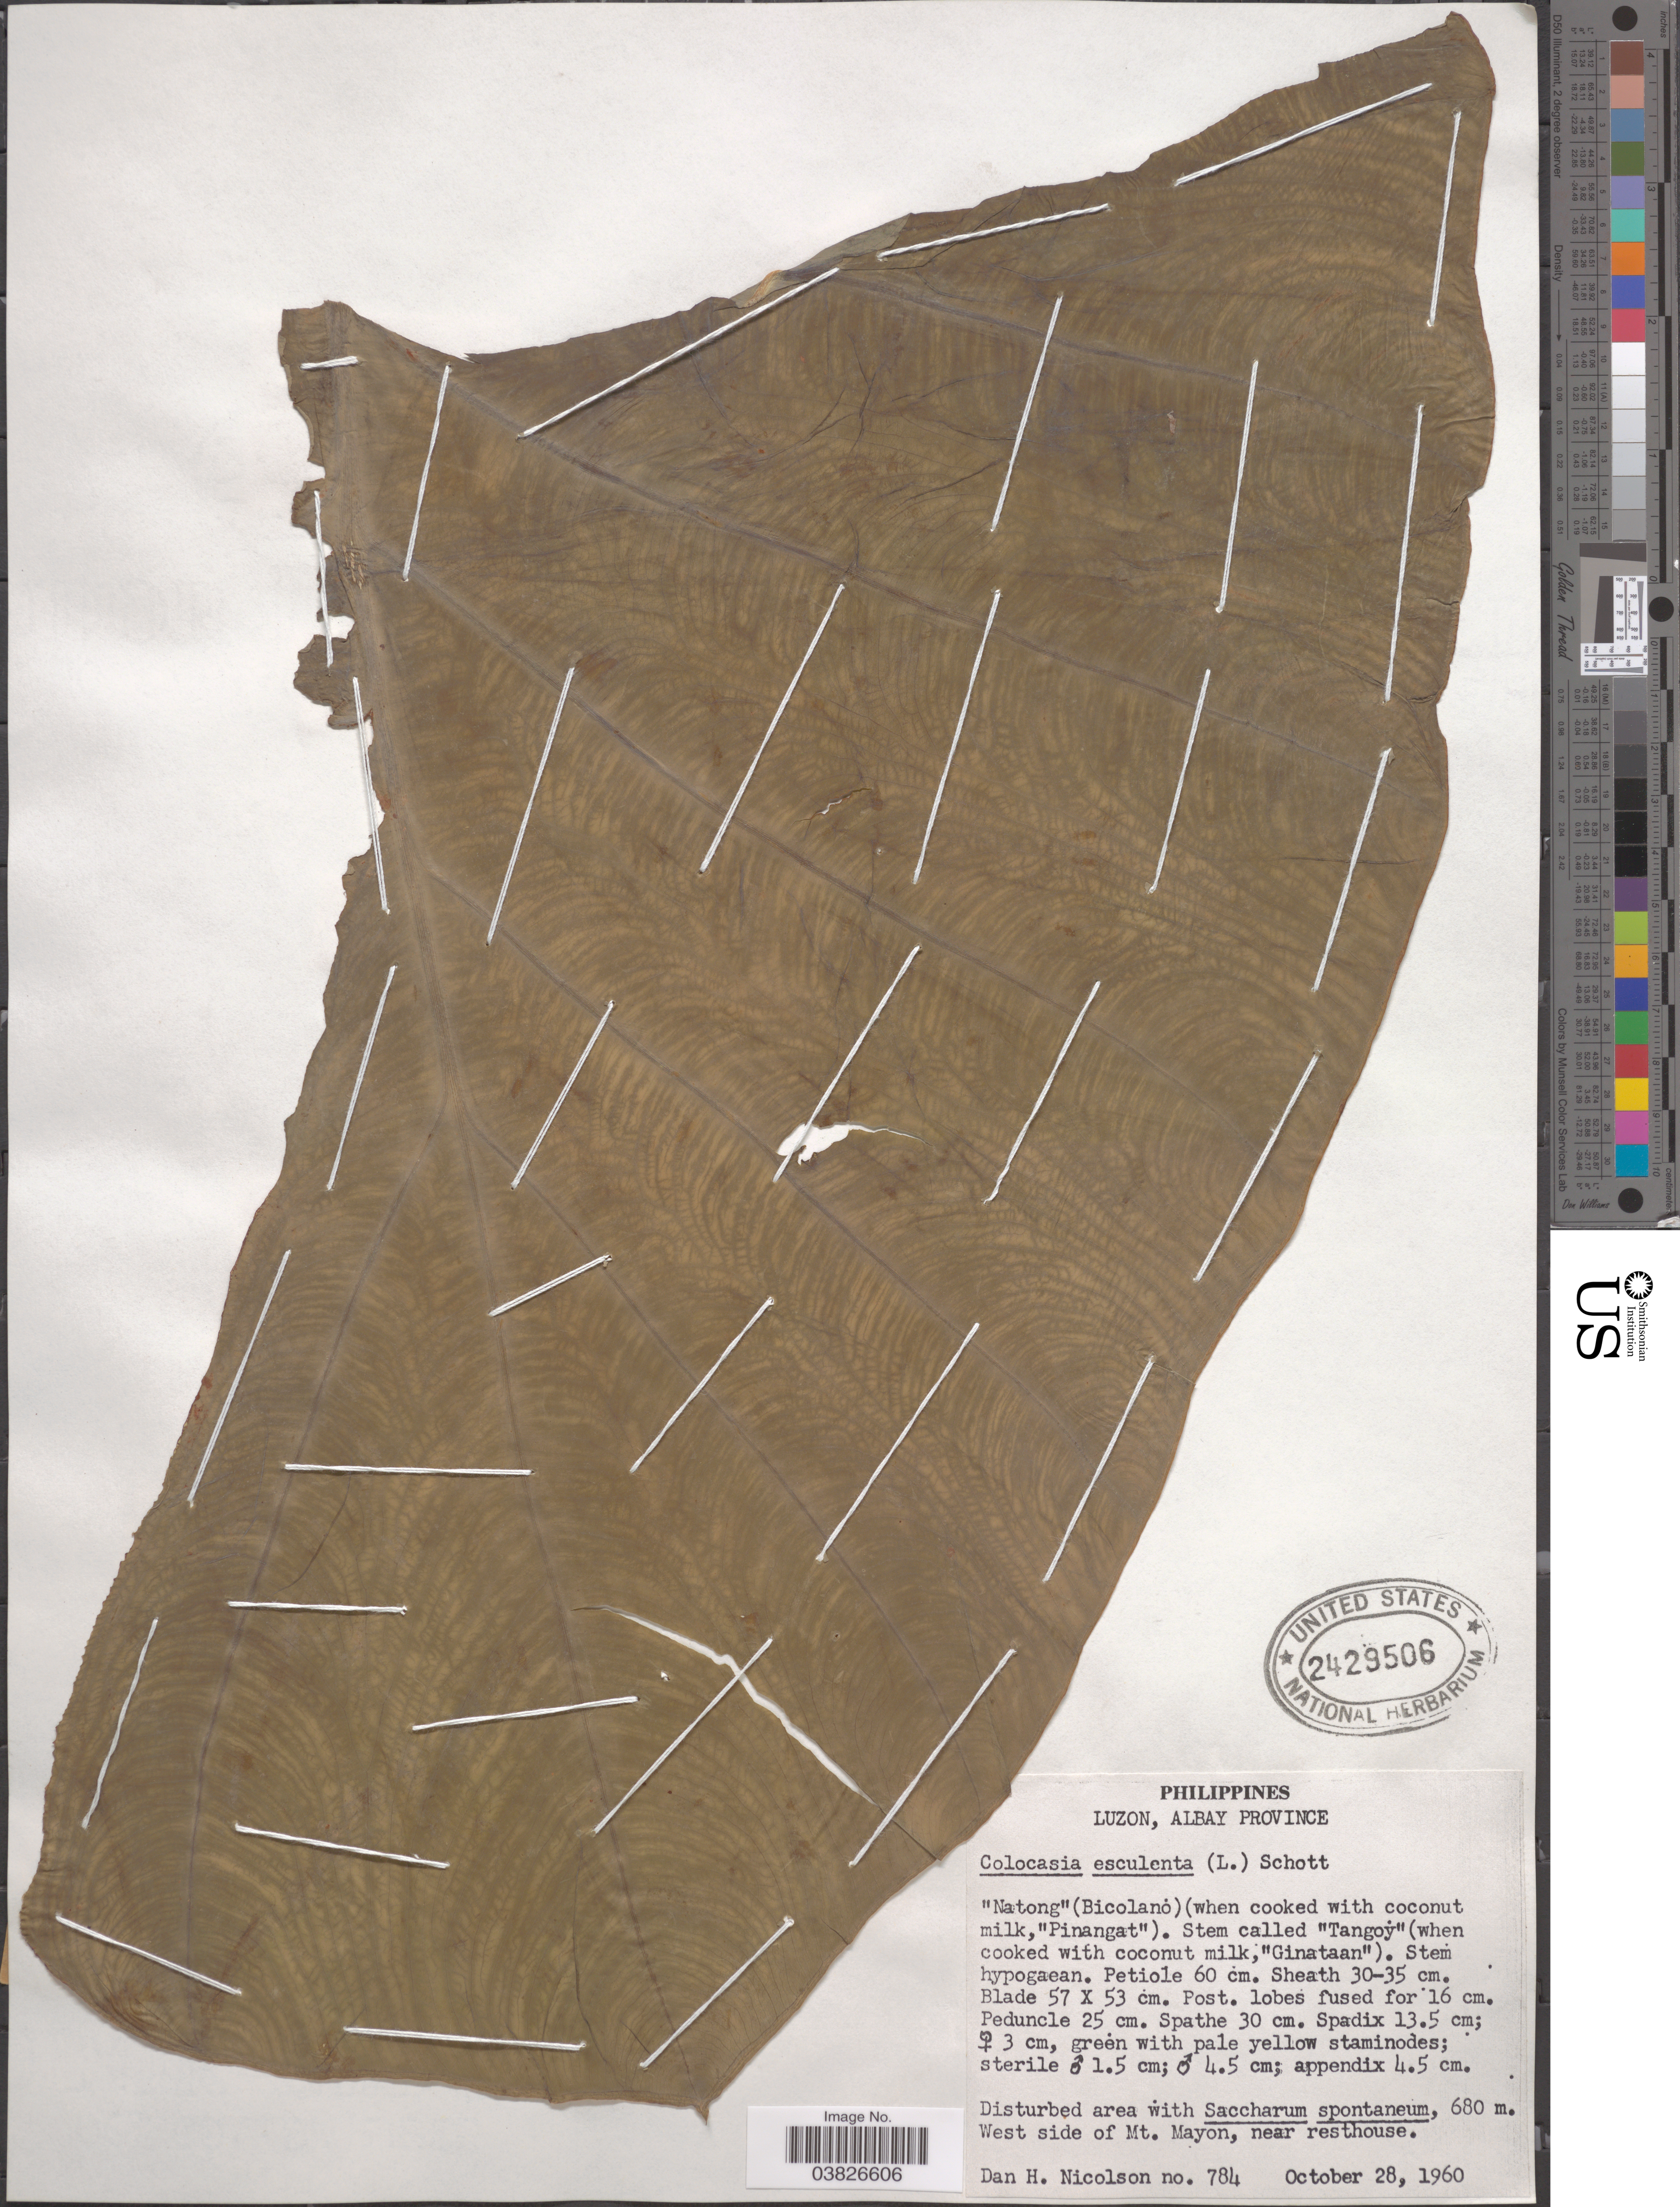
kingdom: Plantae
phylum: Tracheophyta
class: Liliopsida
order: Alismatales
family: Araceae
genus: Colocasia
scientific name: Colocasia esculenta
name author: (L.) Schott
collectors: D. H. Nicolson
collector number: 784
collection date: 1960-10-28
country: Philippines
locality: Luzon, Albay Province. West side of Mt. Mayon, near resthouse.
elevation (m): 680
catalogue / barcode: US 2429506